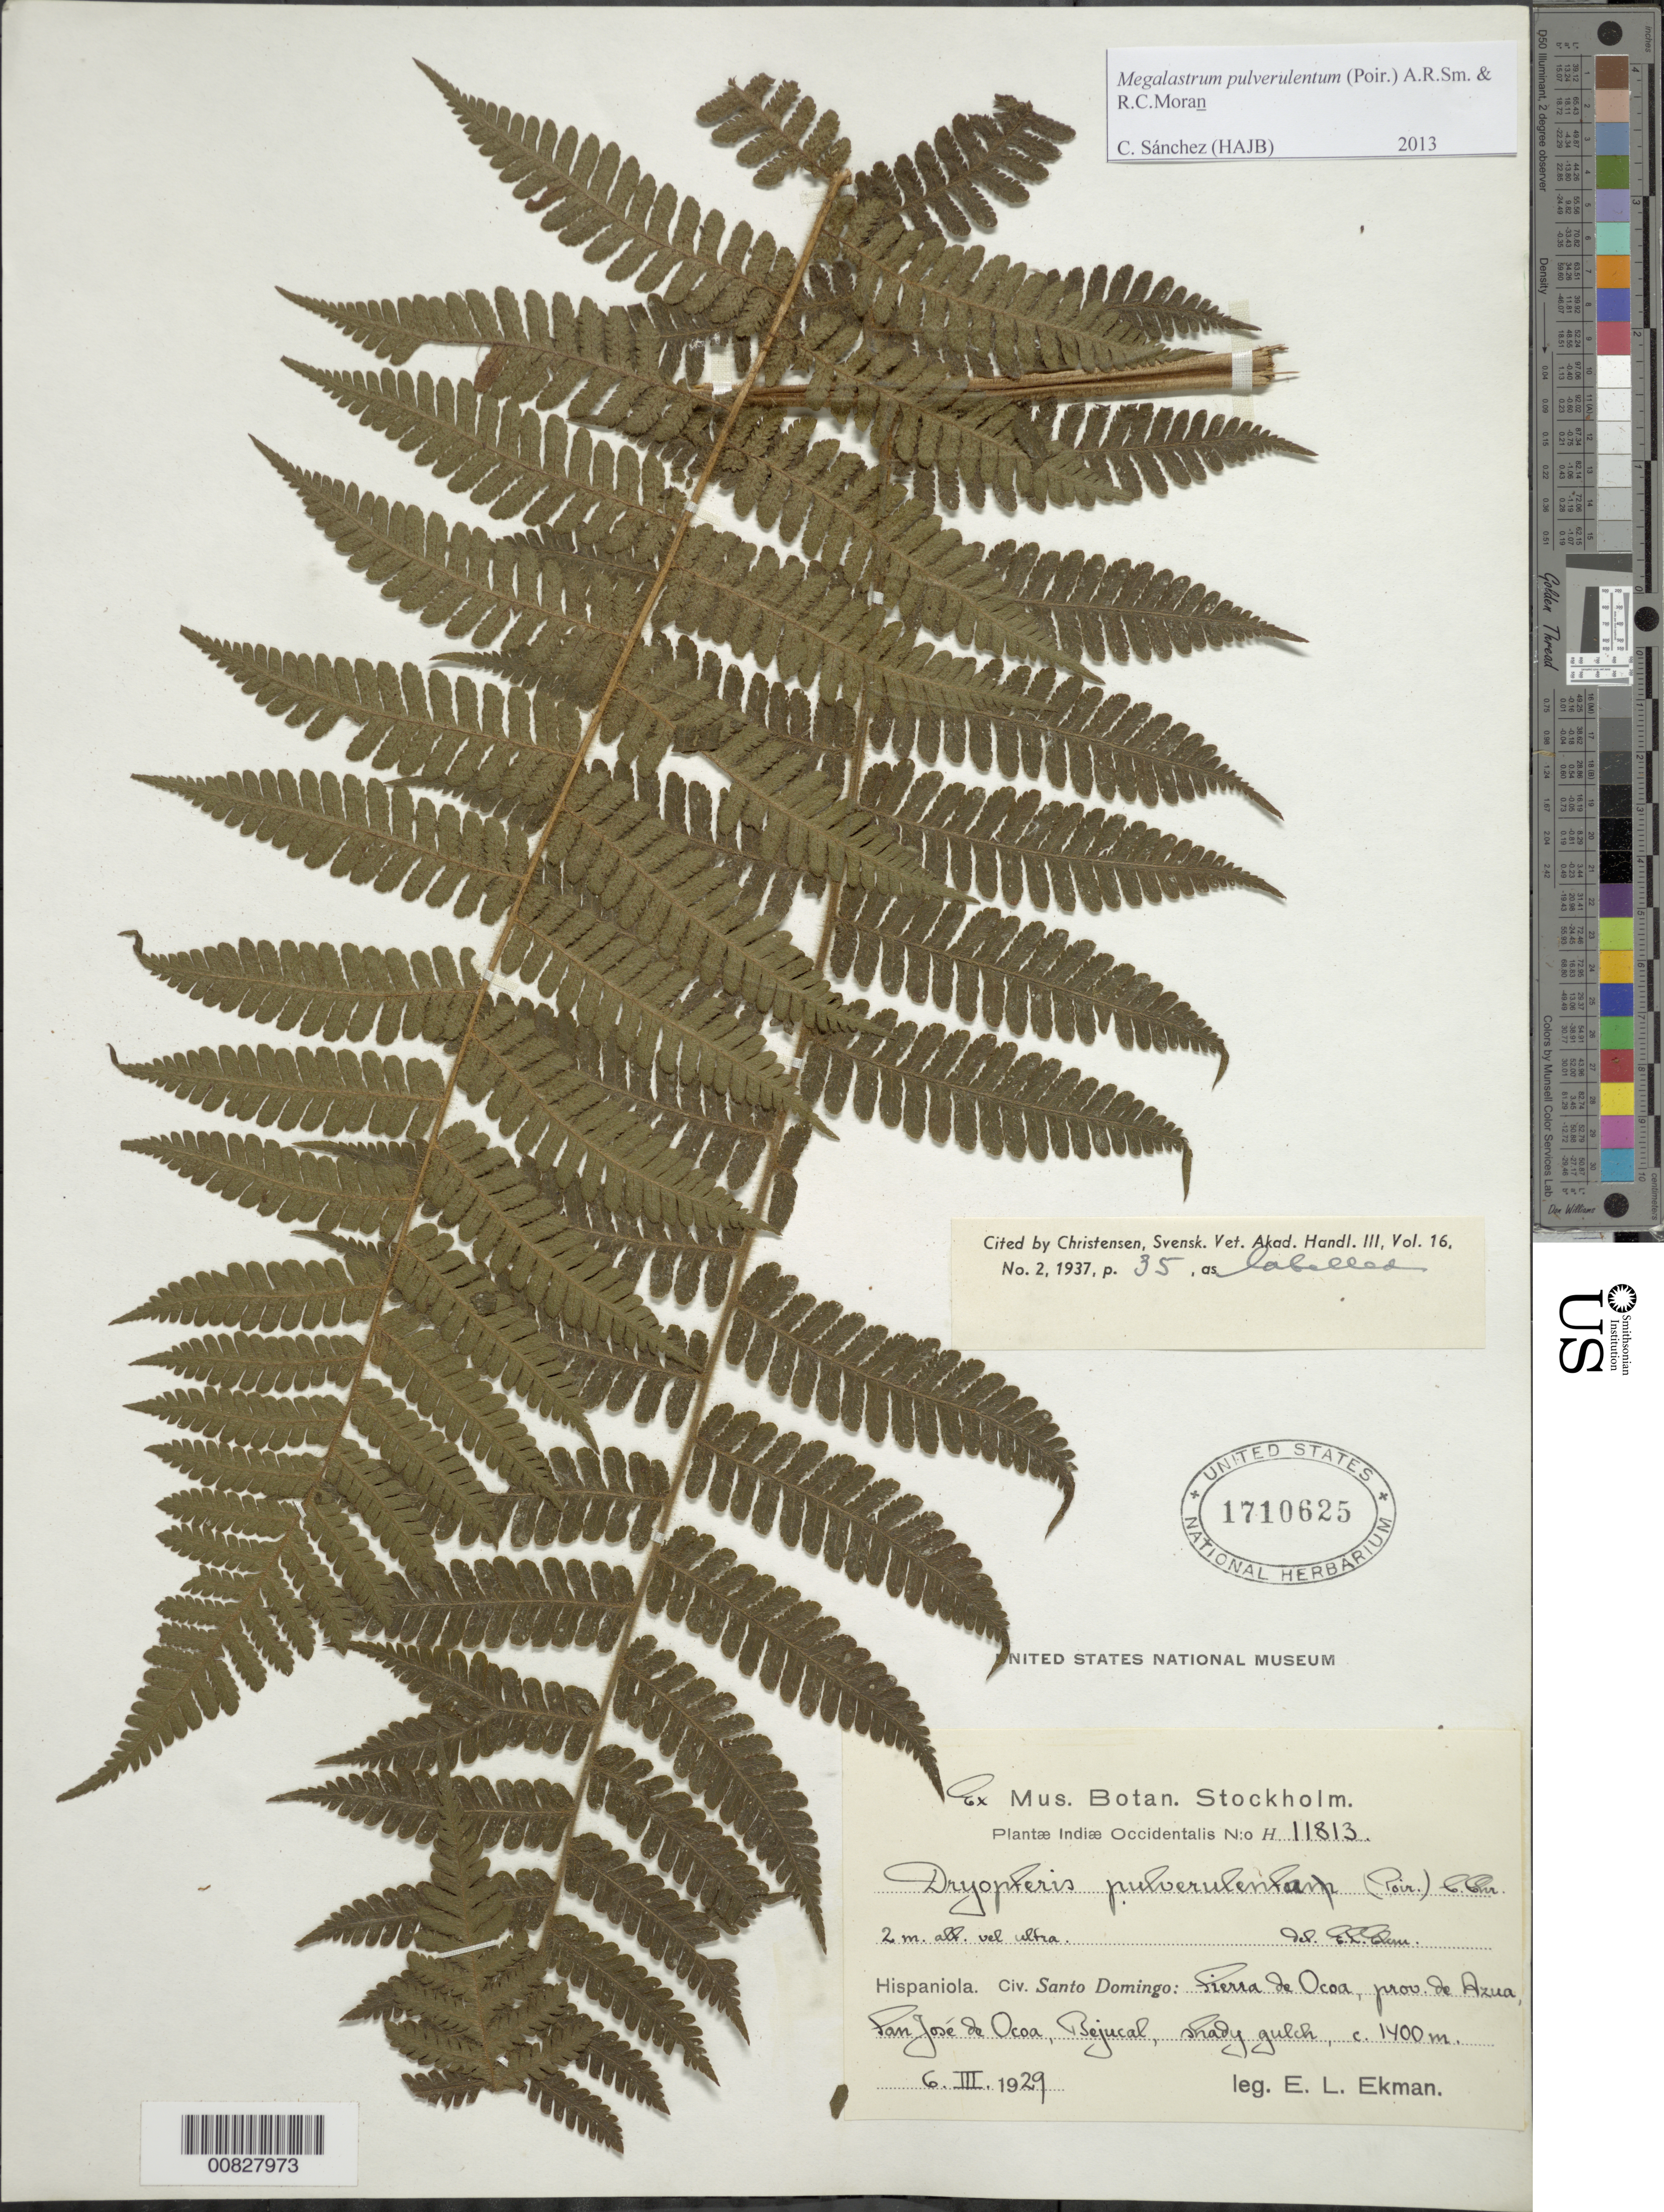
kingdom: Plantae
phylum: Tracheophyta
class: Polypodiopsida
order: Polypodiales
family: Dryopteridaceae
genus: Megalastrum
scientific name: Megalastrum pulverulentum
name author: (Poir.) A.R. Sm. & R.C. Moran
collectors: E. L. Ekman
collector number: H 11813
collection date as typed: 06 Mar 1929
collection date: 1929-03-06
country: Dominican Republic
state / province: Azua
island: Hispaniola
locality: Sierra de Ocoa, San José de Ocoa, Bejucal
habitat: Shady gulch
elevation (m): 1400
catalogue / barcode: US 1710625